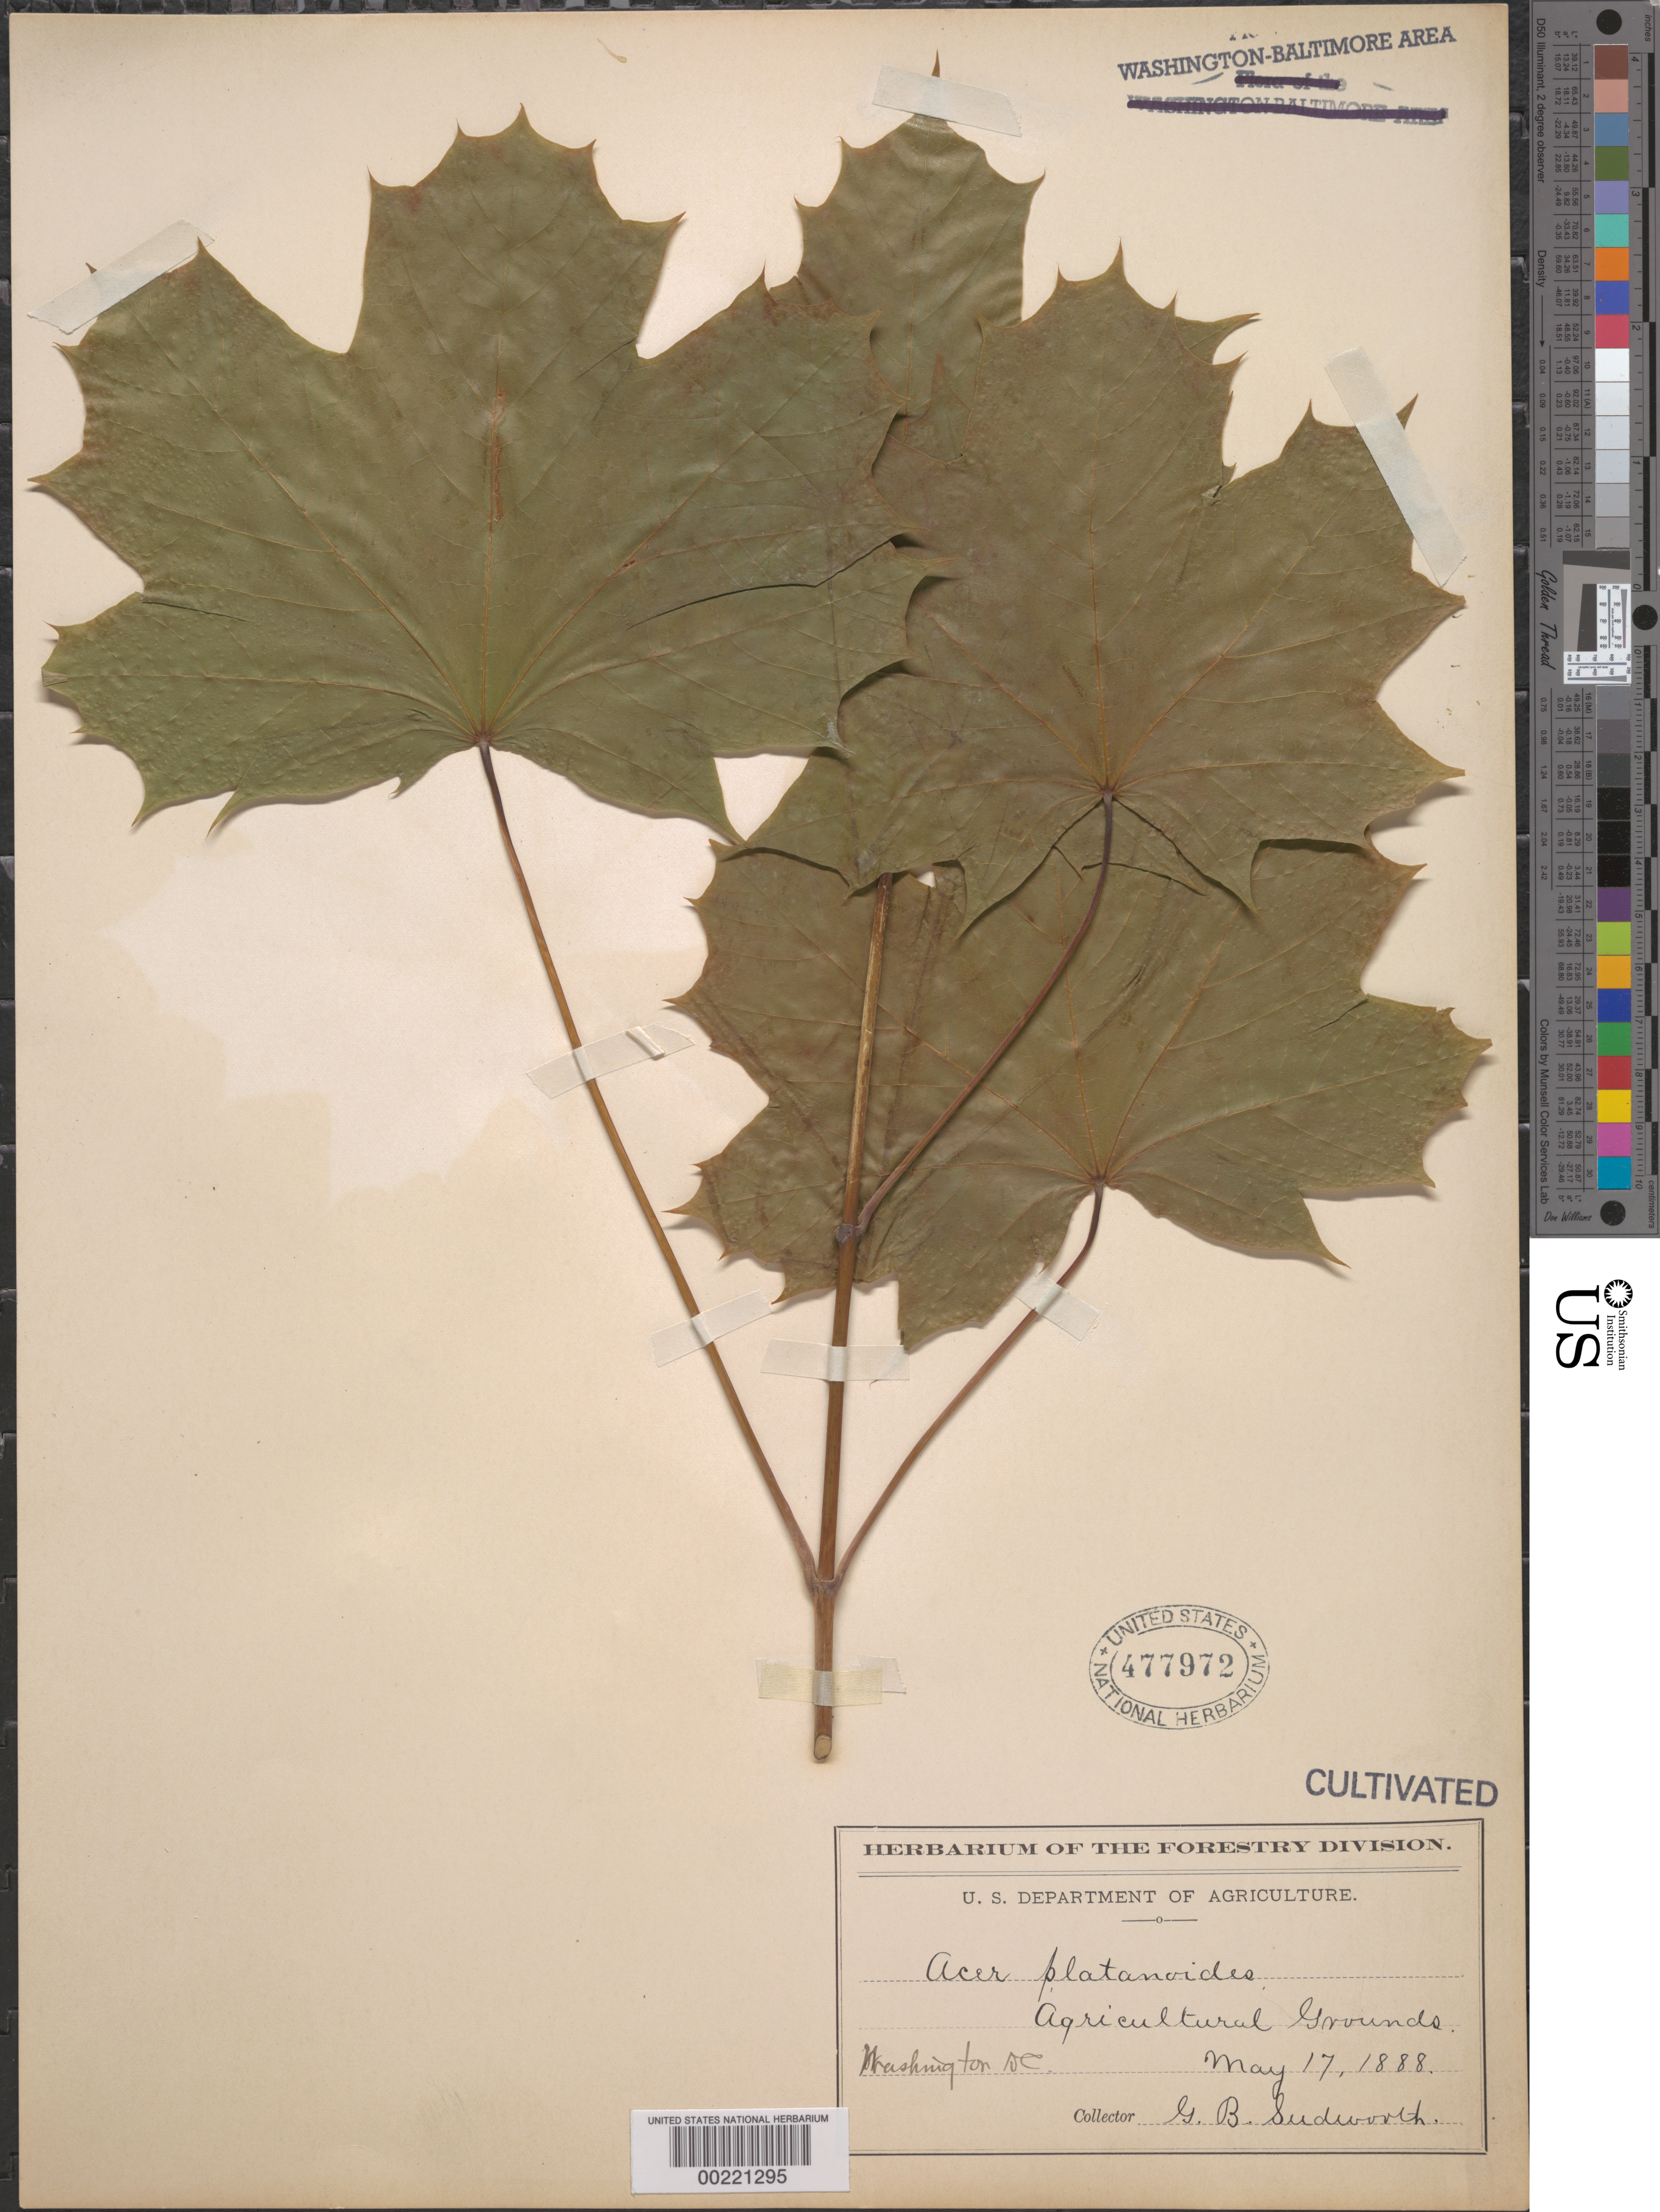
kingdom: Plantae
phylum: Tracheophyta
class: Magnoliopsida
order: Sapindales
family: Sapindaceae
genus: Acer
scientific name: Acer platanoides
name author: L.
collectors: G. B. Sudworth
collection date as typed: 17 May 1888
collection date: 1888-05-17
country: United States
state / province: District of Columbia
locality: Department of Agriculture grounds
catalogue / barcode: US 477972